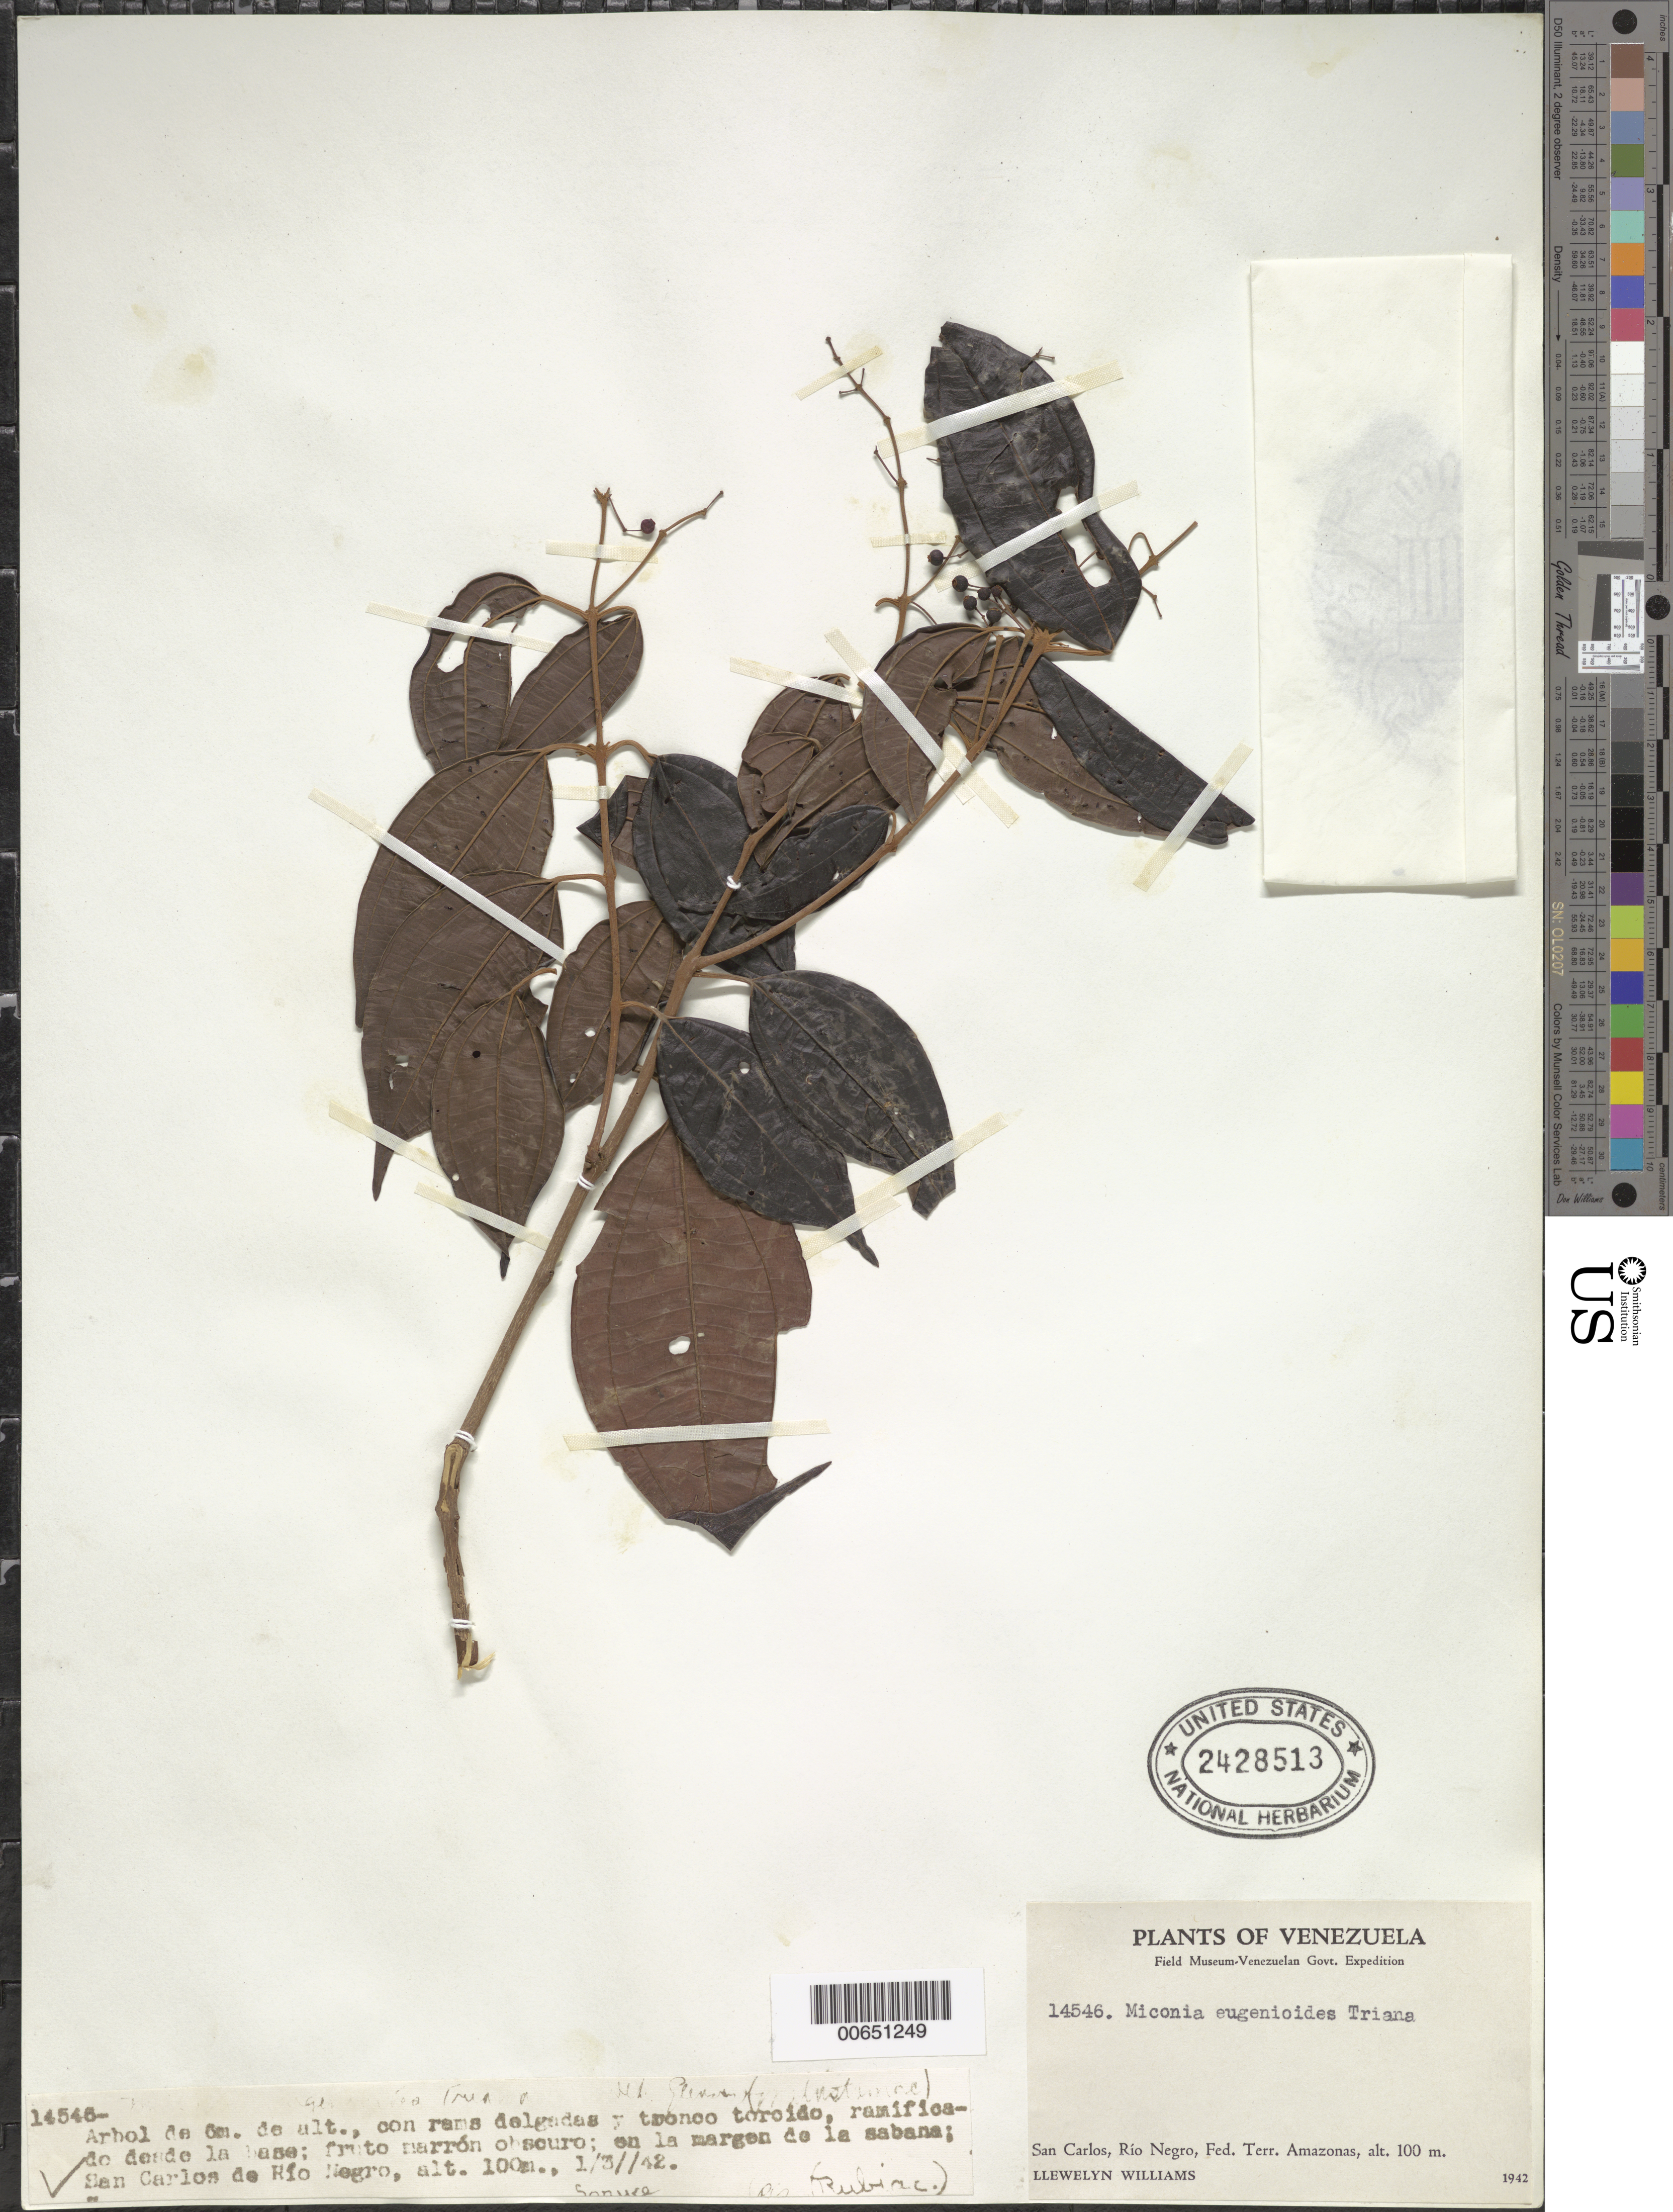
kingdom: Plantae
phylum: Tracheophyta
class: Magnoliopsida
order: Myrtales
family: Melastomataceae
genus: Miconia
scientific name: Miconia eugenioides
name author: Triana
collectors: Ll. Williams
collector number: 14546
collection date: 1942-03-01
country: Venezuela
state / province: Amazonas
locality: San Carlos, Río Negro, Fed. Terr. Amazonas.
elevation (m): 100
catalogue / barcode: US 2428513